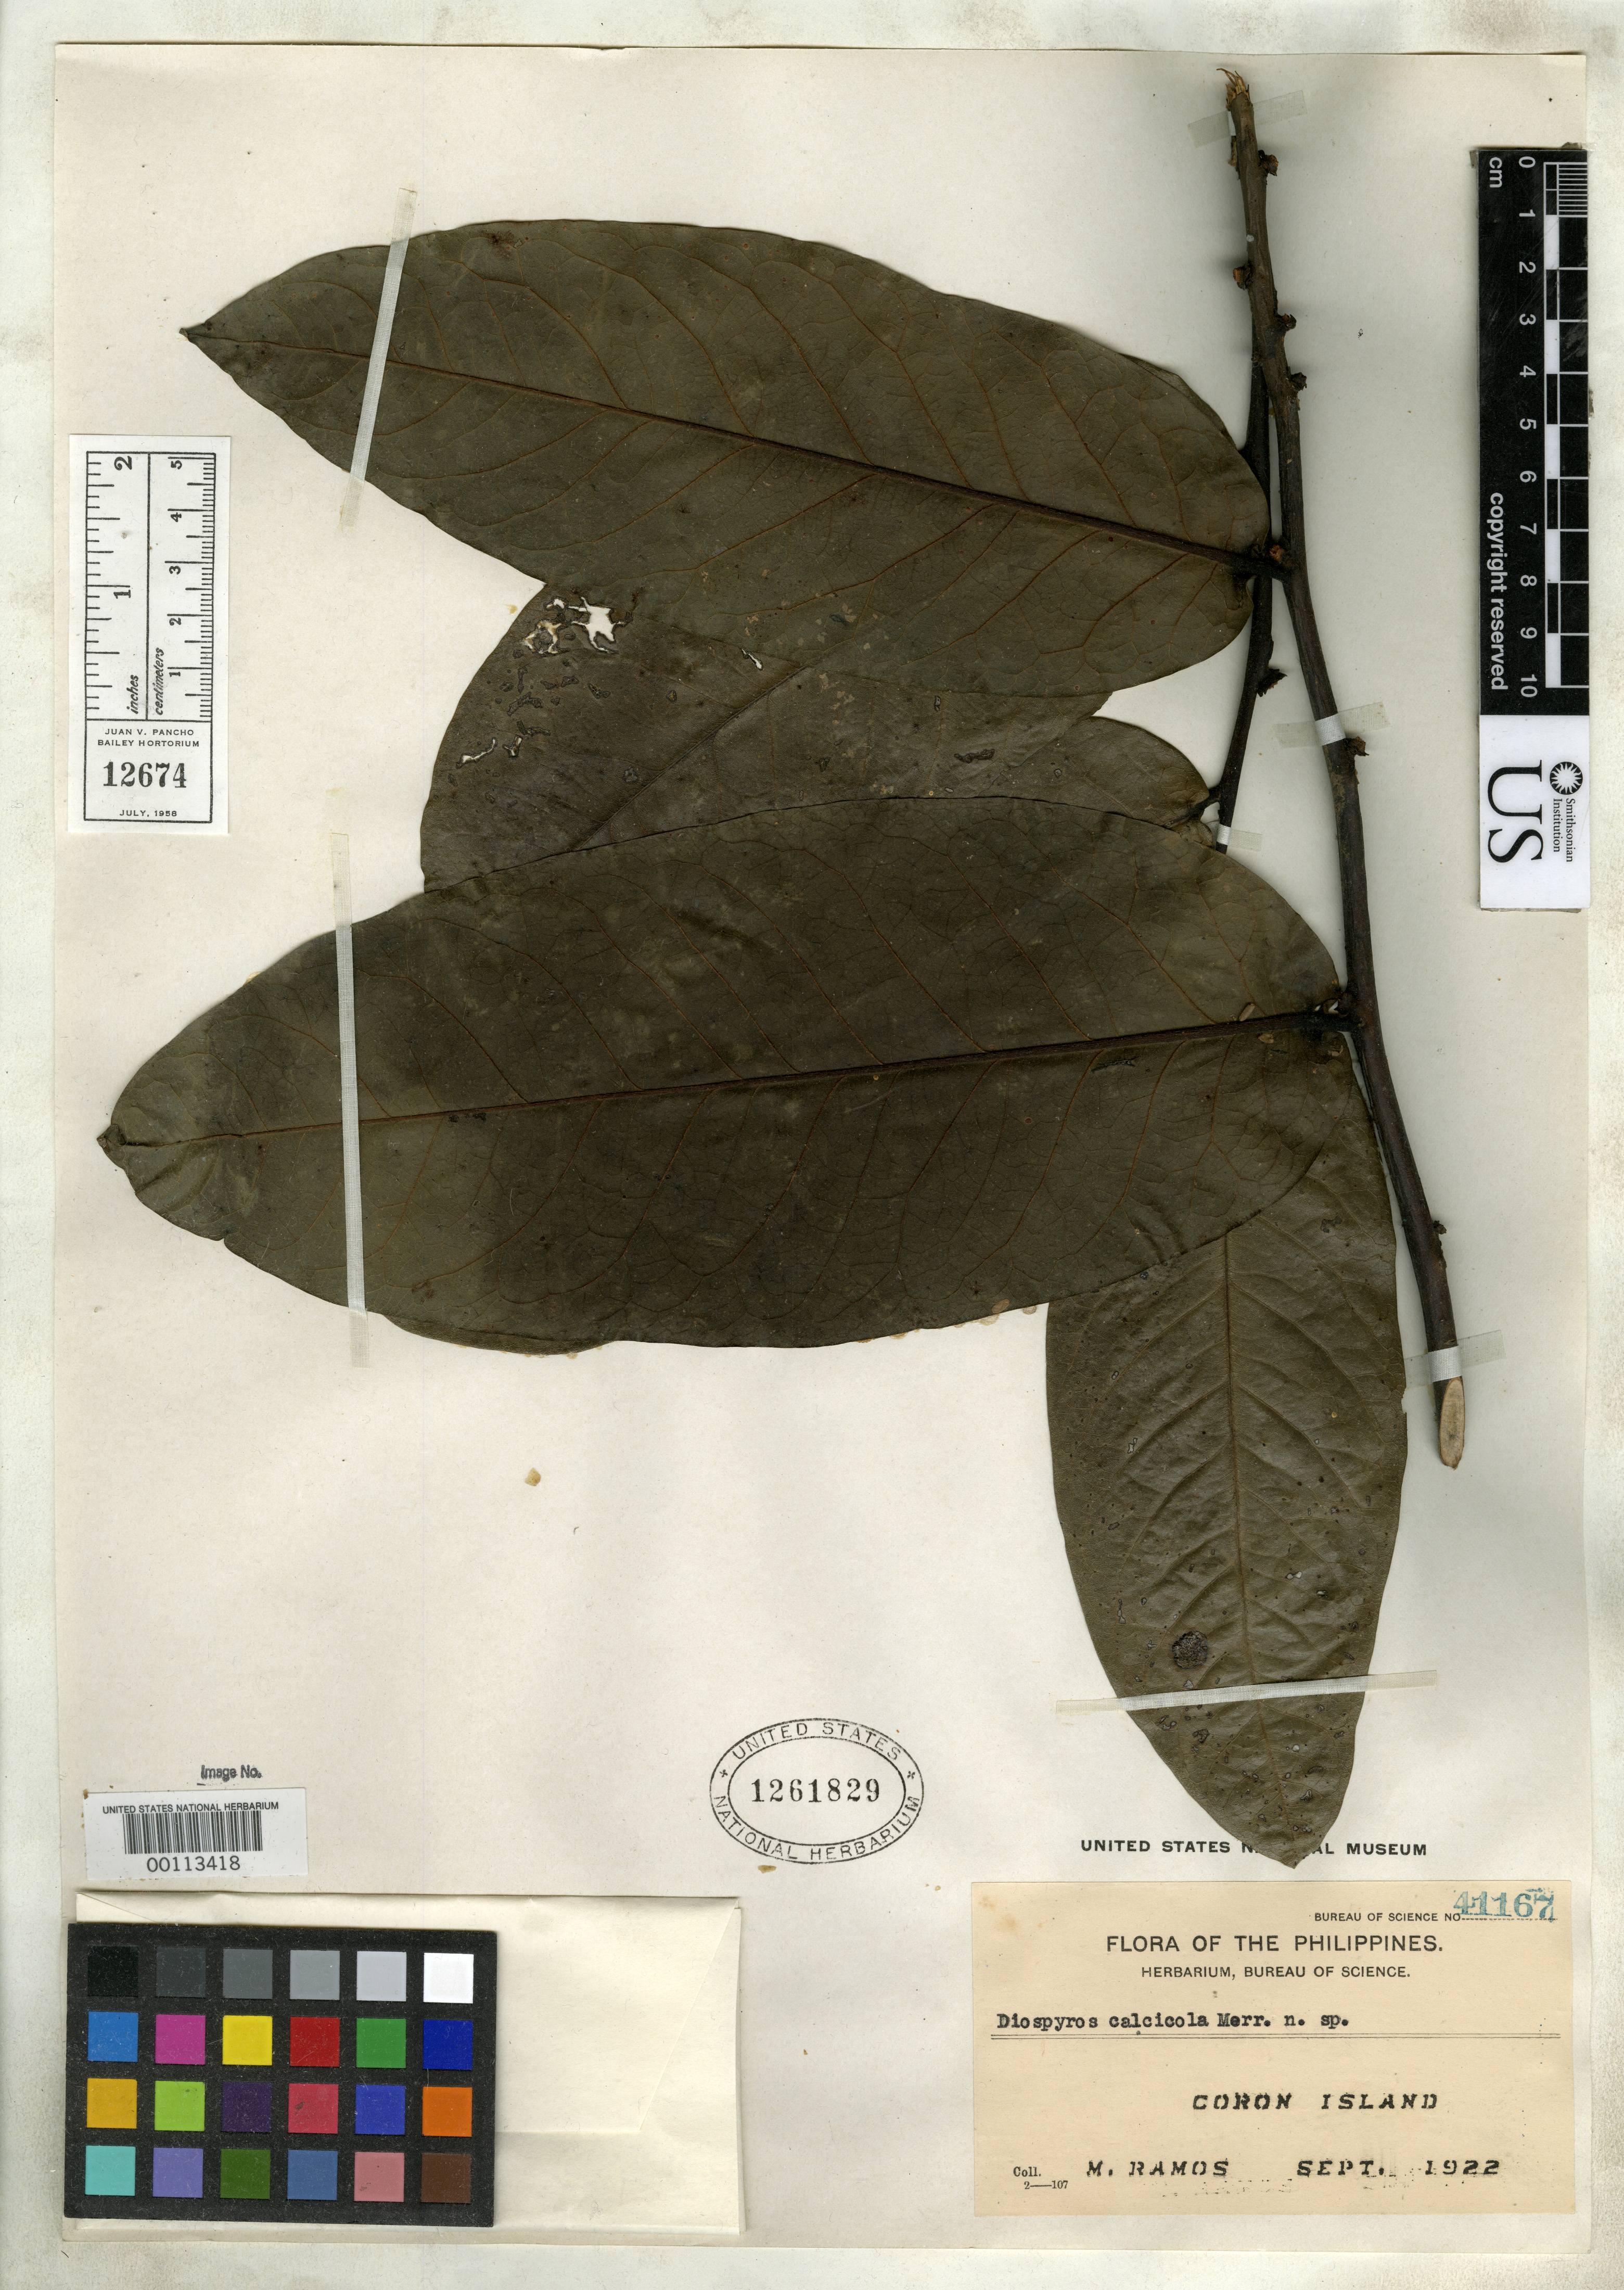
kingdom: Plantae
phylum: Tracheophyta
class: Magnoliopsida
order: Ericales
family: Ebenaceae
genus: Diospyros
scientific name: Diospyros calcicola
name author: Merr.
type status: Isotype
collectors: M. Ramos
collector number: Bur. Sci. 41167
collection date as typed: Sep 1922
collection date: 1922-09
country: Philippines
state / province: Mimaropa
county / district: Palawan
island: Coron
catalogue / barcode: US 1261829